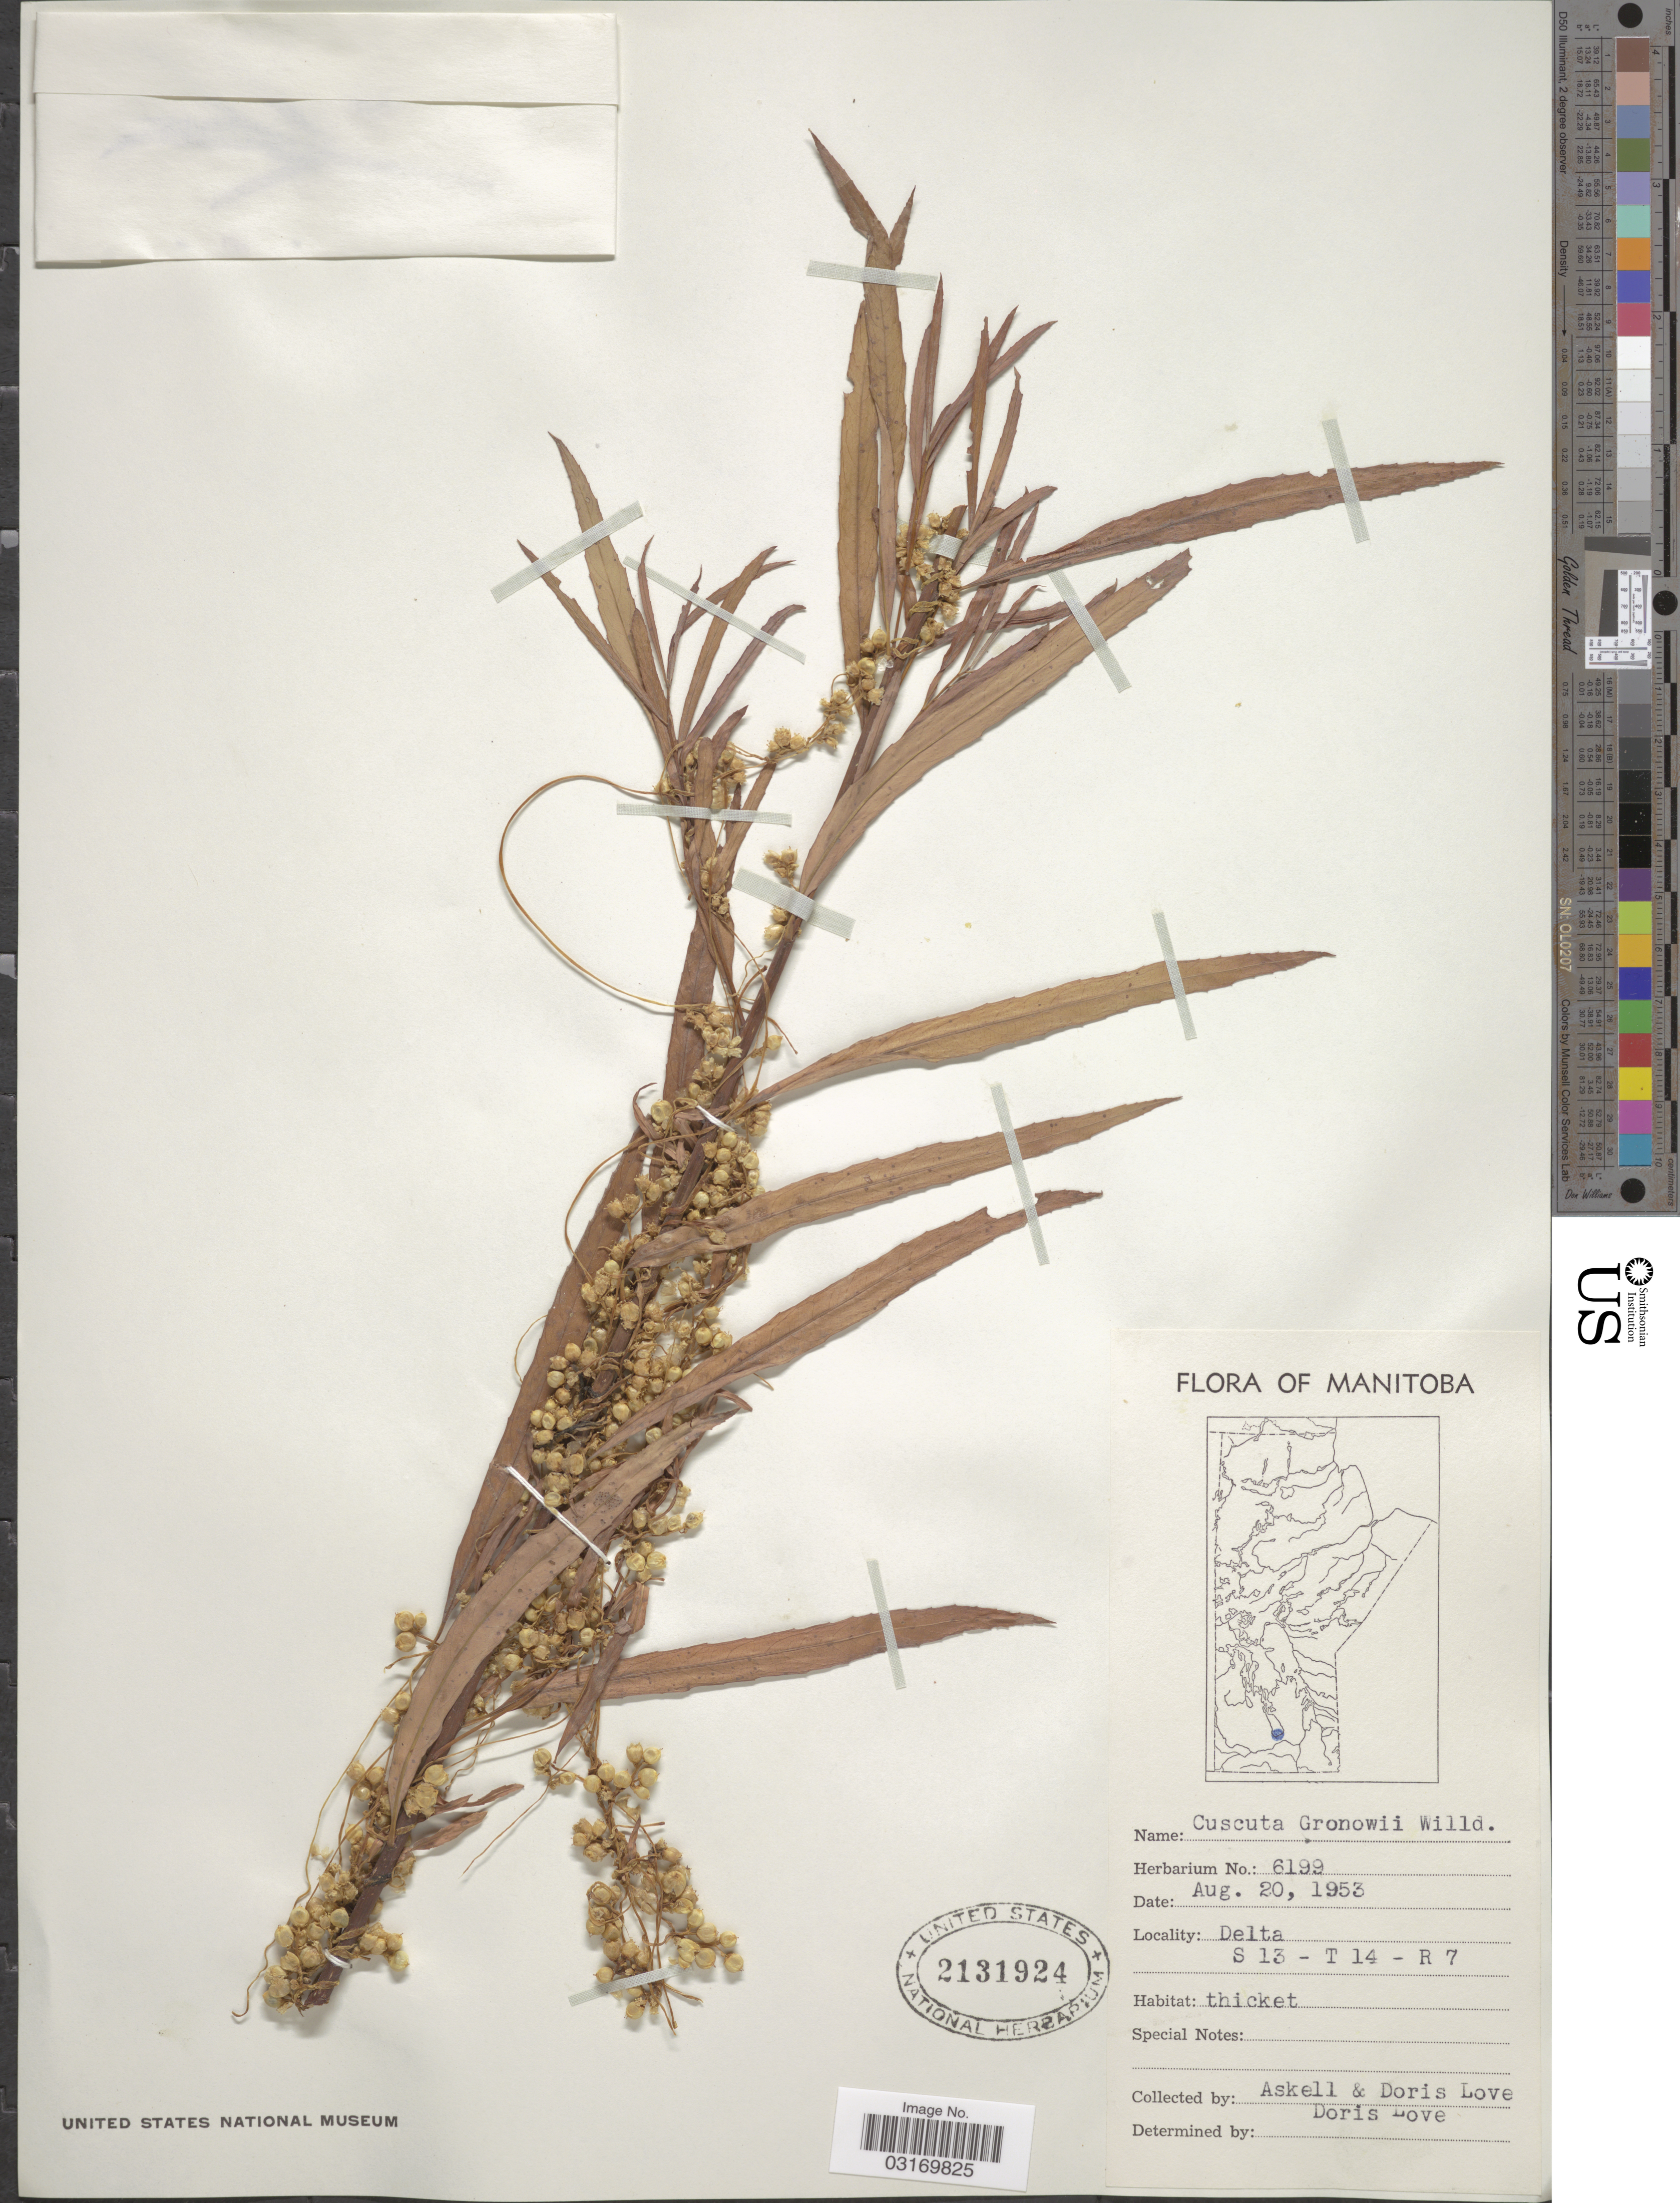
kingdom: Plantae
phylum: Tracheophyta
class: Magnoliopsida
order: Solanales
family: Convolvulaceae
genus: Cuscuta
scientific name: Cuscuta gronovii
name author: Willd. ex Schult.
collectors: Á. Löve & D. Löve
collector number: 6199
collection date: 1953-08-20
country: Canada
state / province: Manitoba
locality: Delta. S 13 - T 14 - R 7.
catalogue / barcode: US 2131924